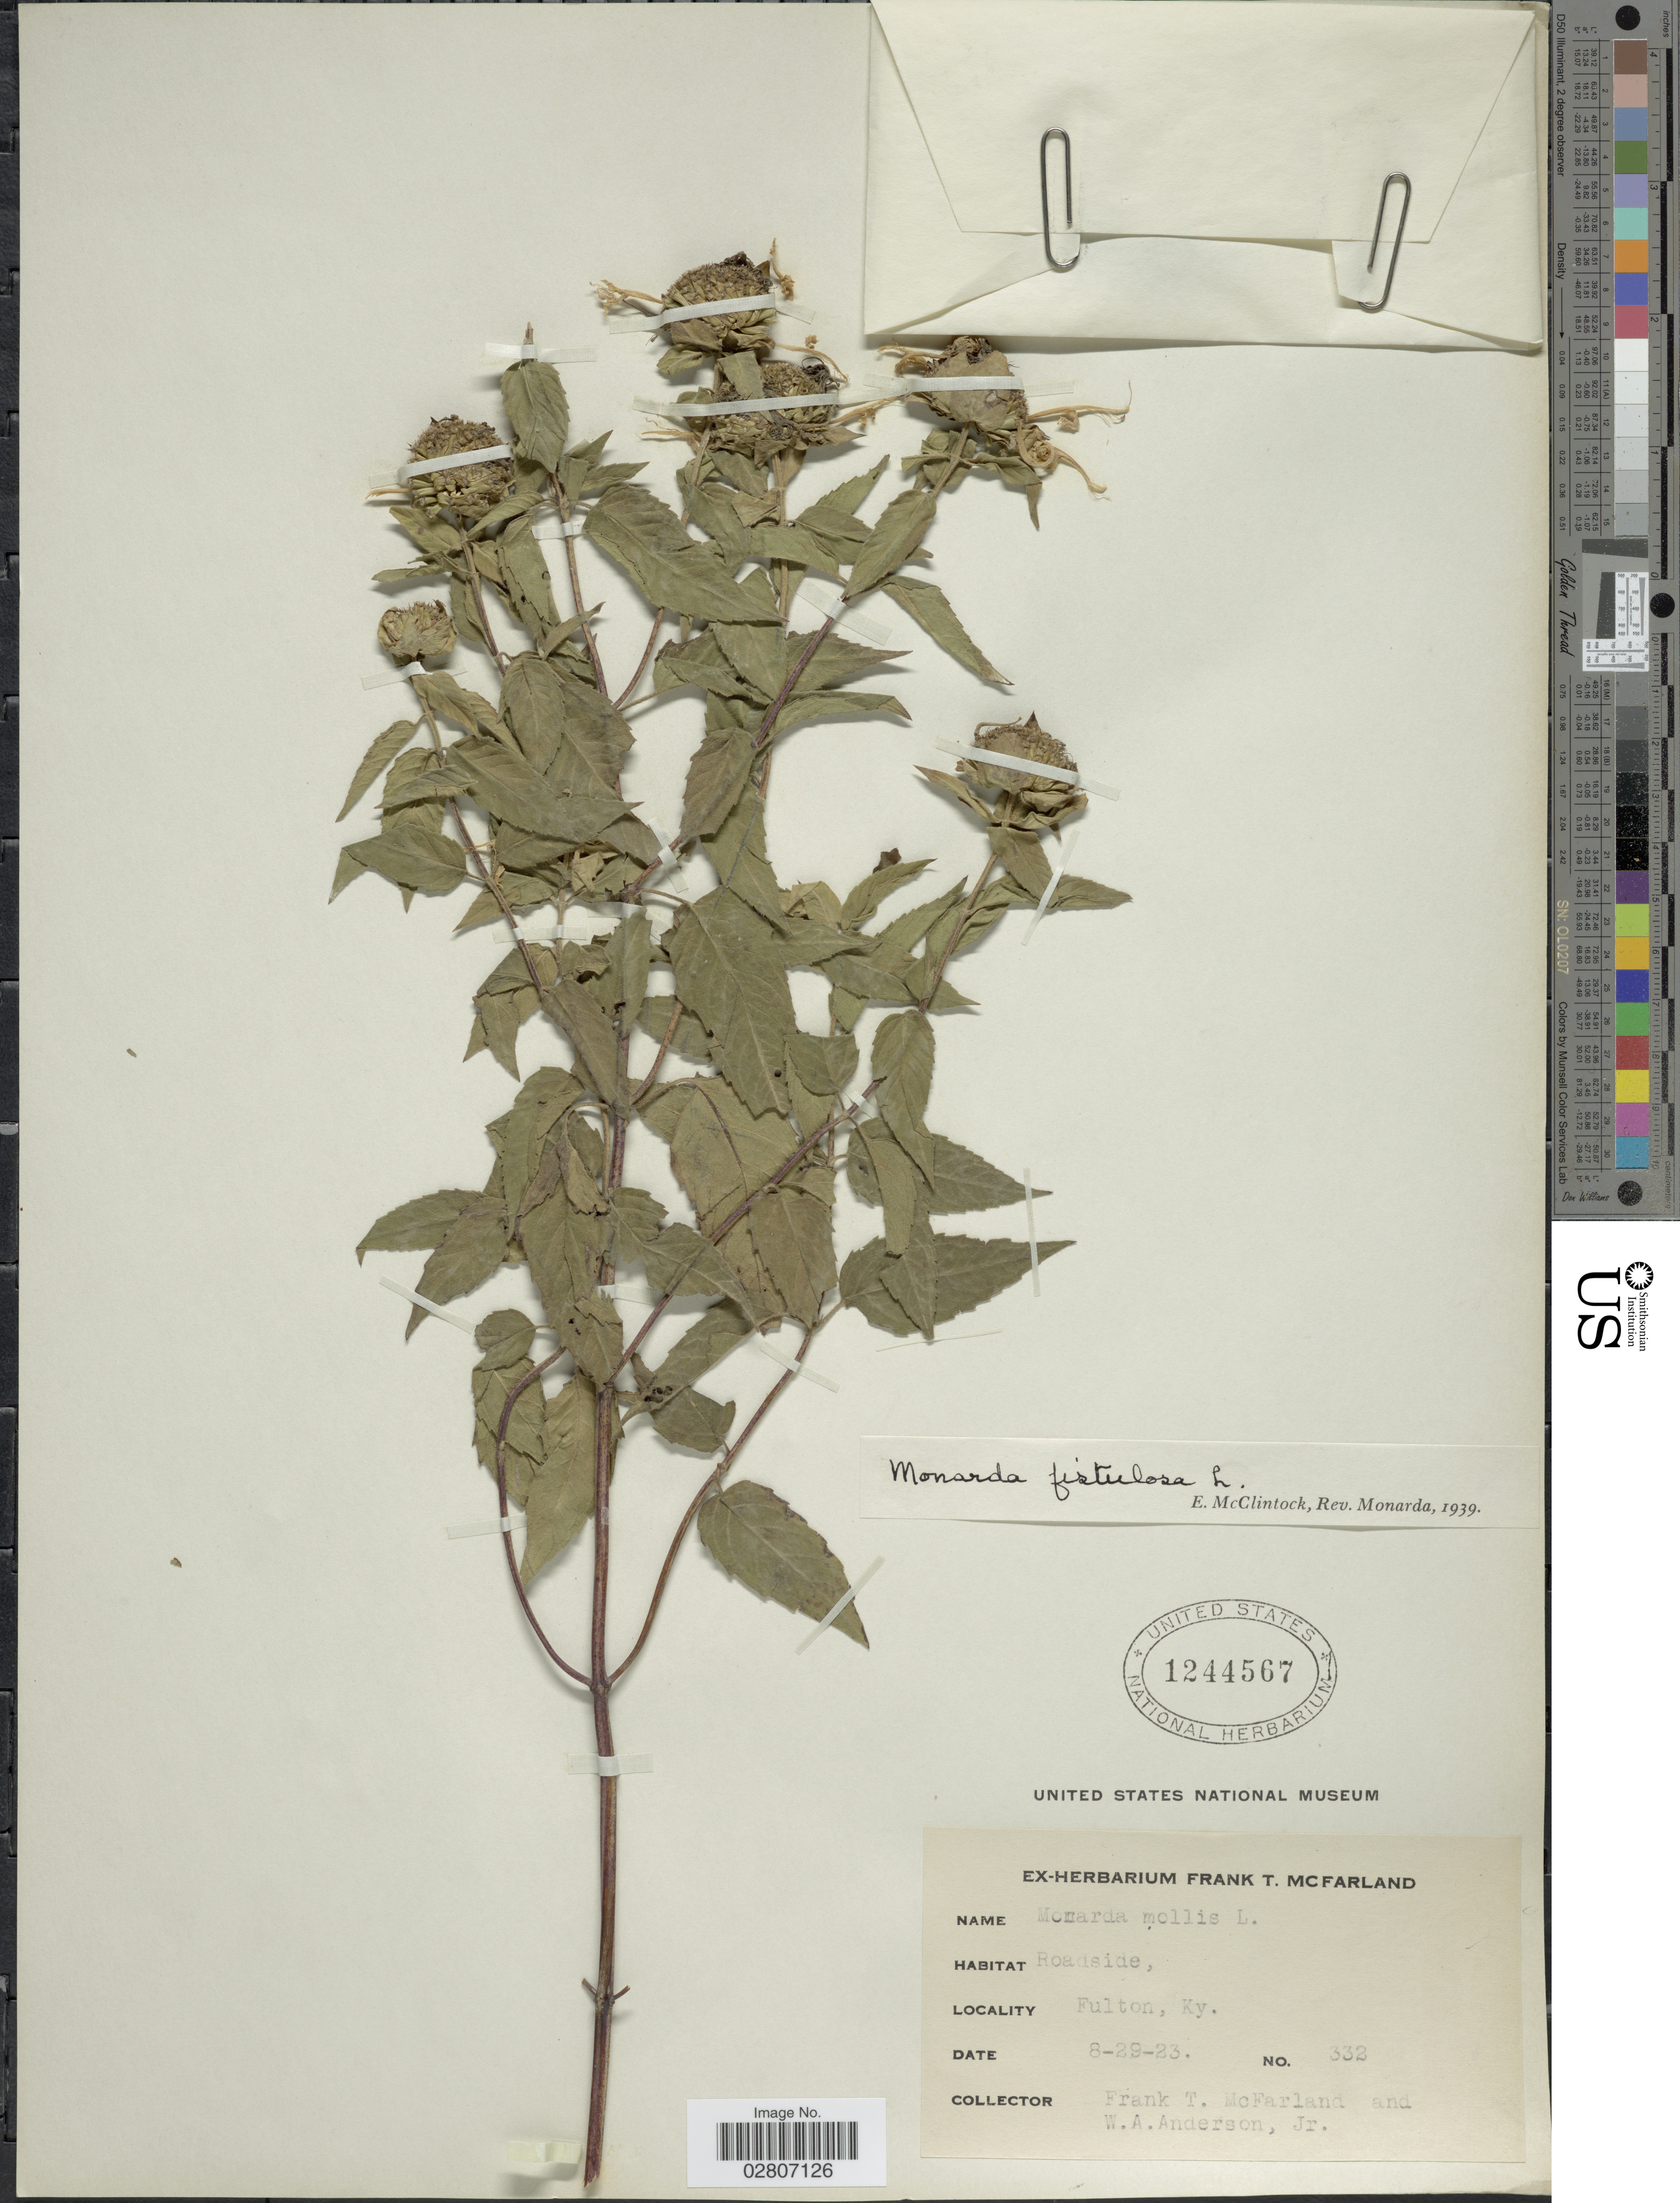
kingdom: Plantae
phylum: Tracheophyta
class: Magnoliopsida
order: Lamiales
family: Lamiaceae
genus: Monarda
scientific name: Monarda fistulosa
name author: L.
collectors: F. McFarland & W. A. Anderson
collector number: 332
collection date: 1923-08-29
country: United States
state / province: Kentucky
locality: Roadside. Fulton.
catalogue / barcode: US 1244567